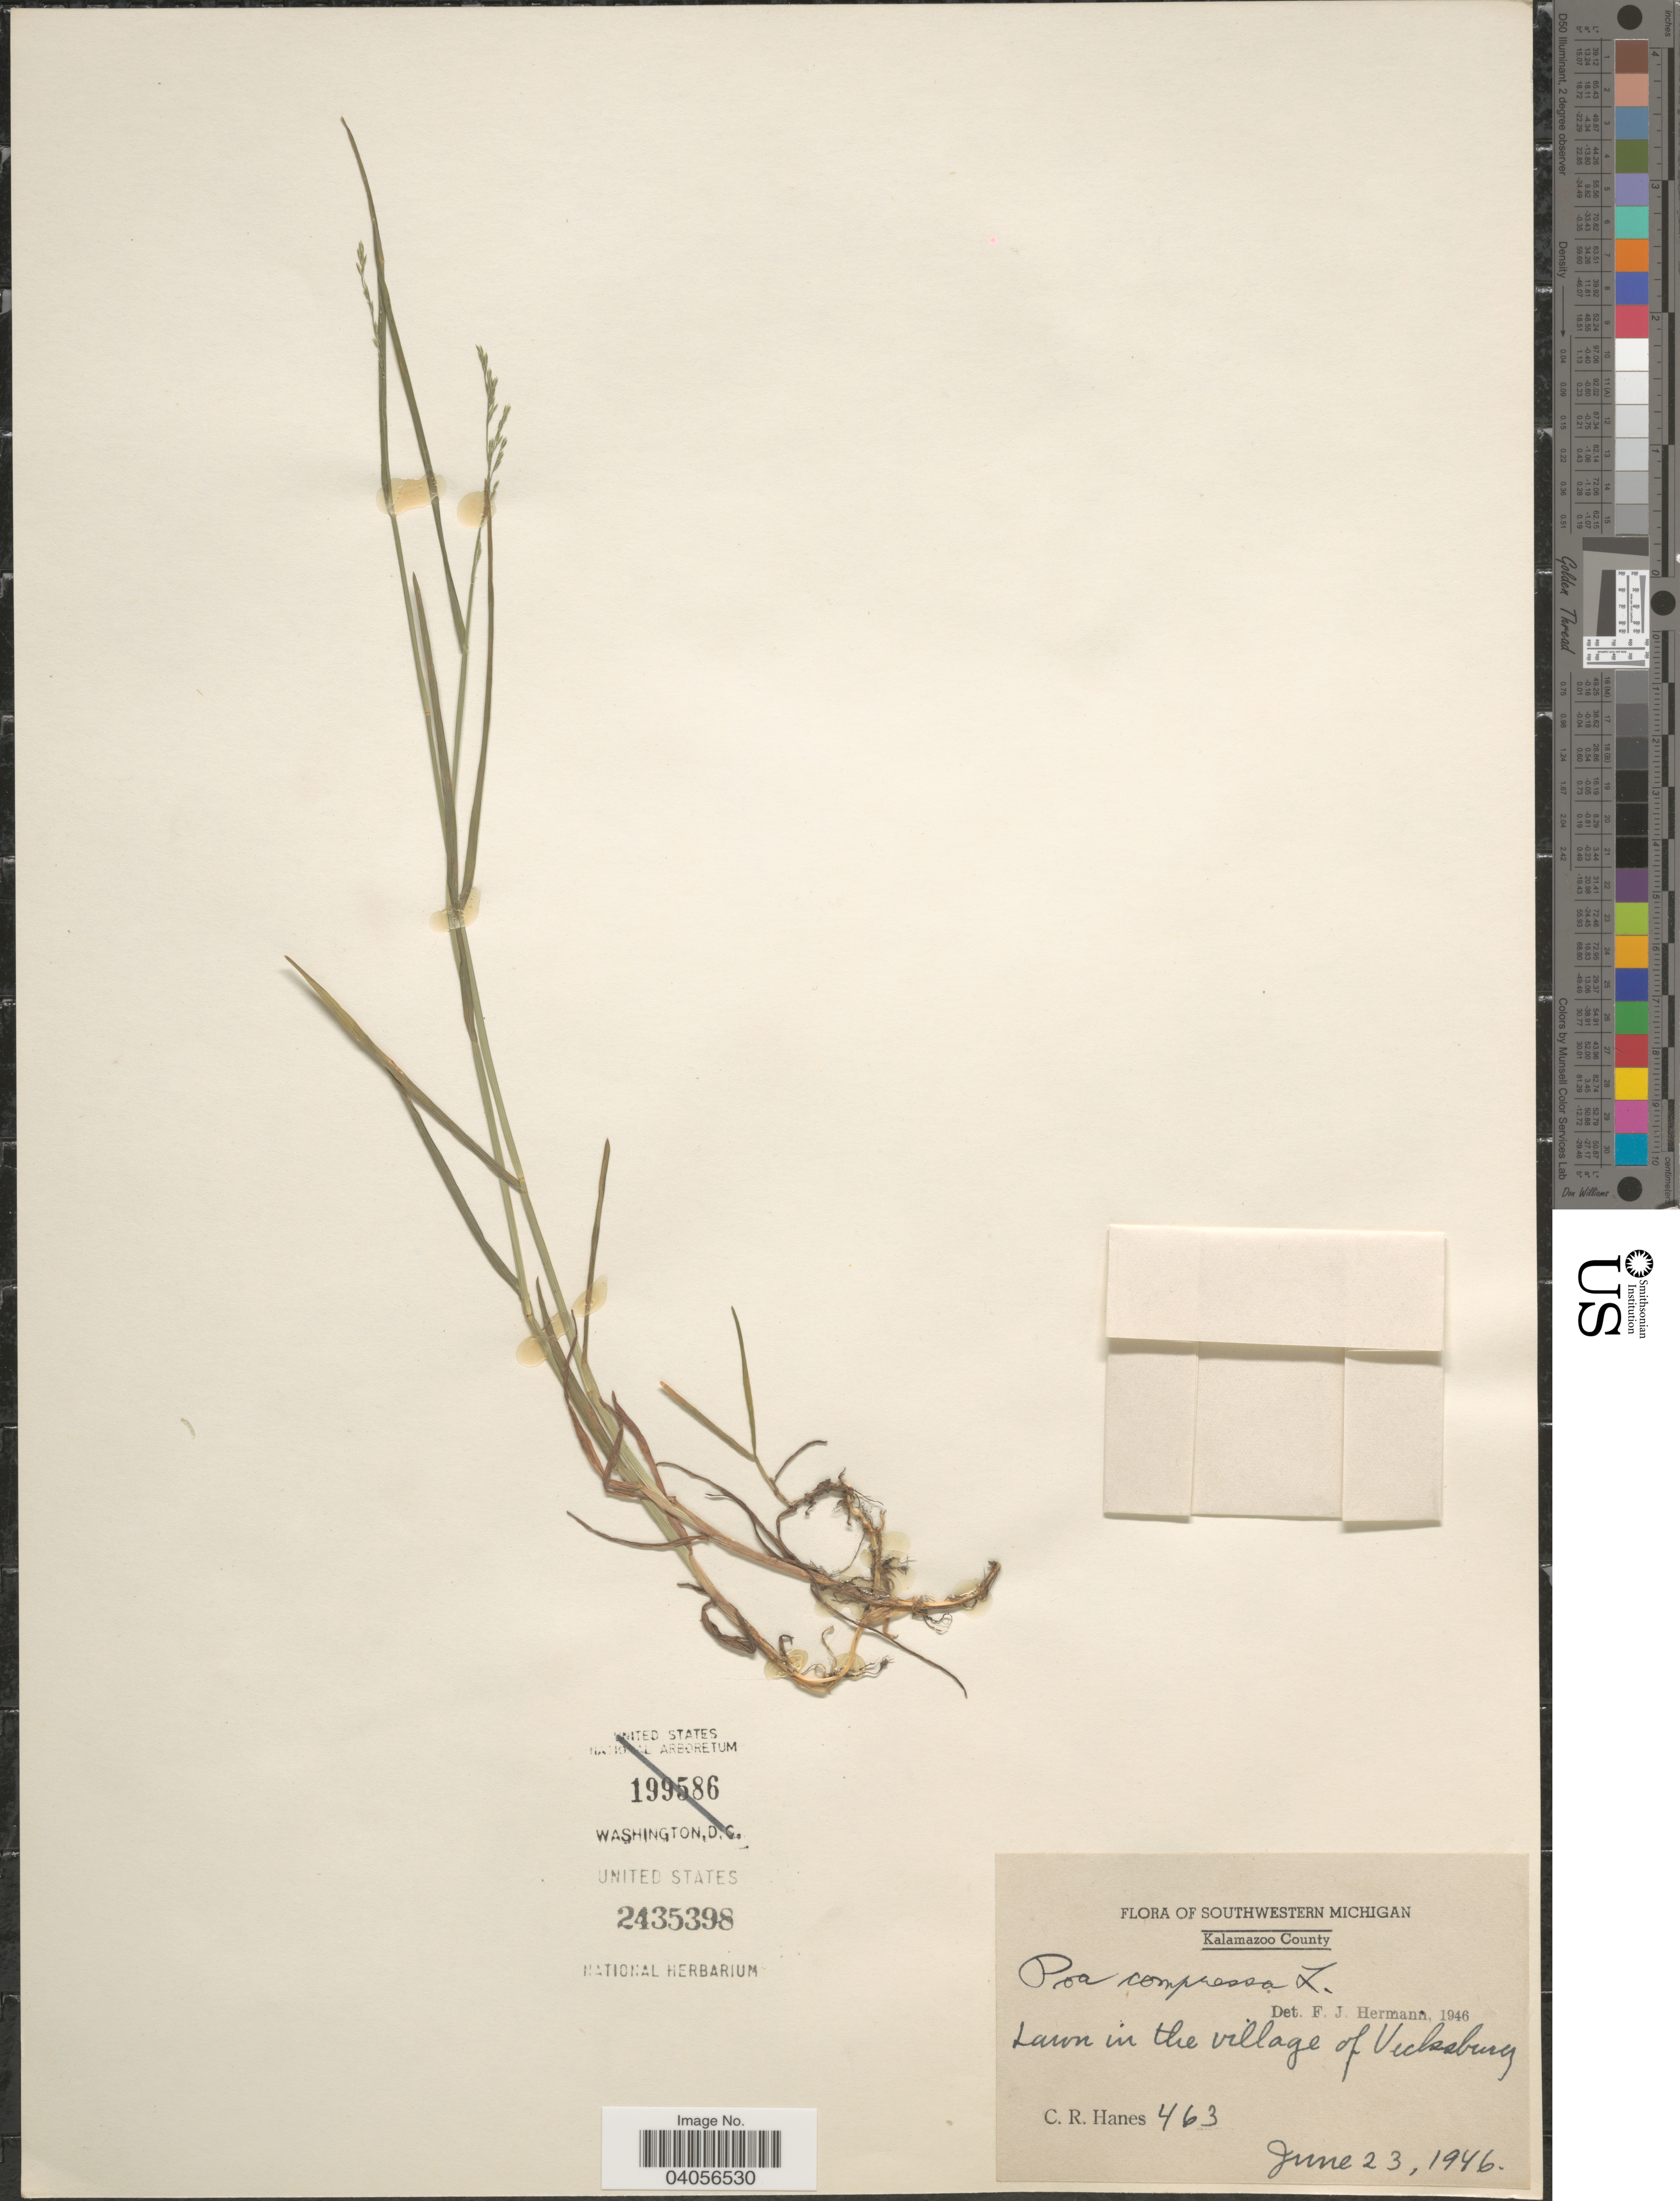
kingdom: Plantae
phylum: Tracheophyta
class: Liliopsida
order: Poales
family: Poaceae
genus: Poa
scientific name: Poa compressa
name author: L.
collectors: C. Hanes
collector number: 463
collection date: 1946-06-23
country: United States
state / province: Michigan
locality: Southwestern Michigan. Kalamazoo County. Lawn in the village of Vicksburg.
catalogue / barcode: US 2435398